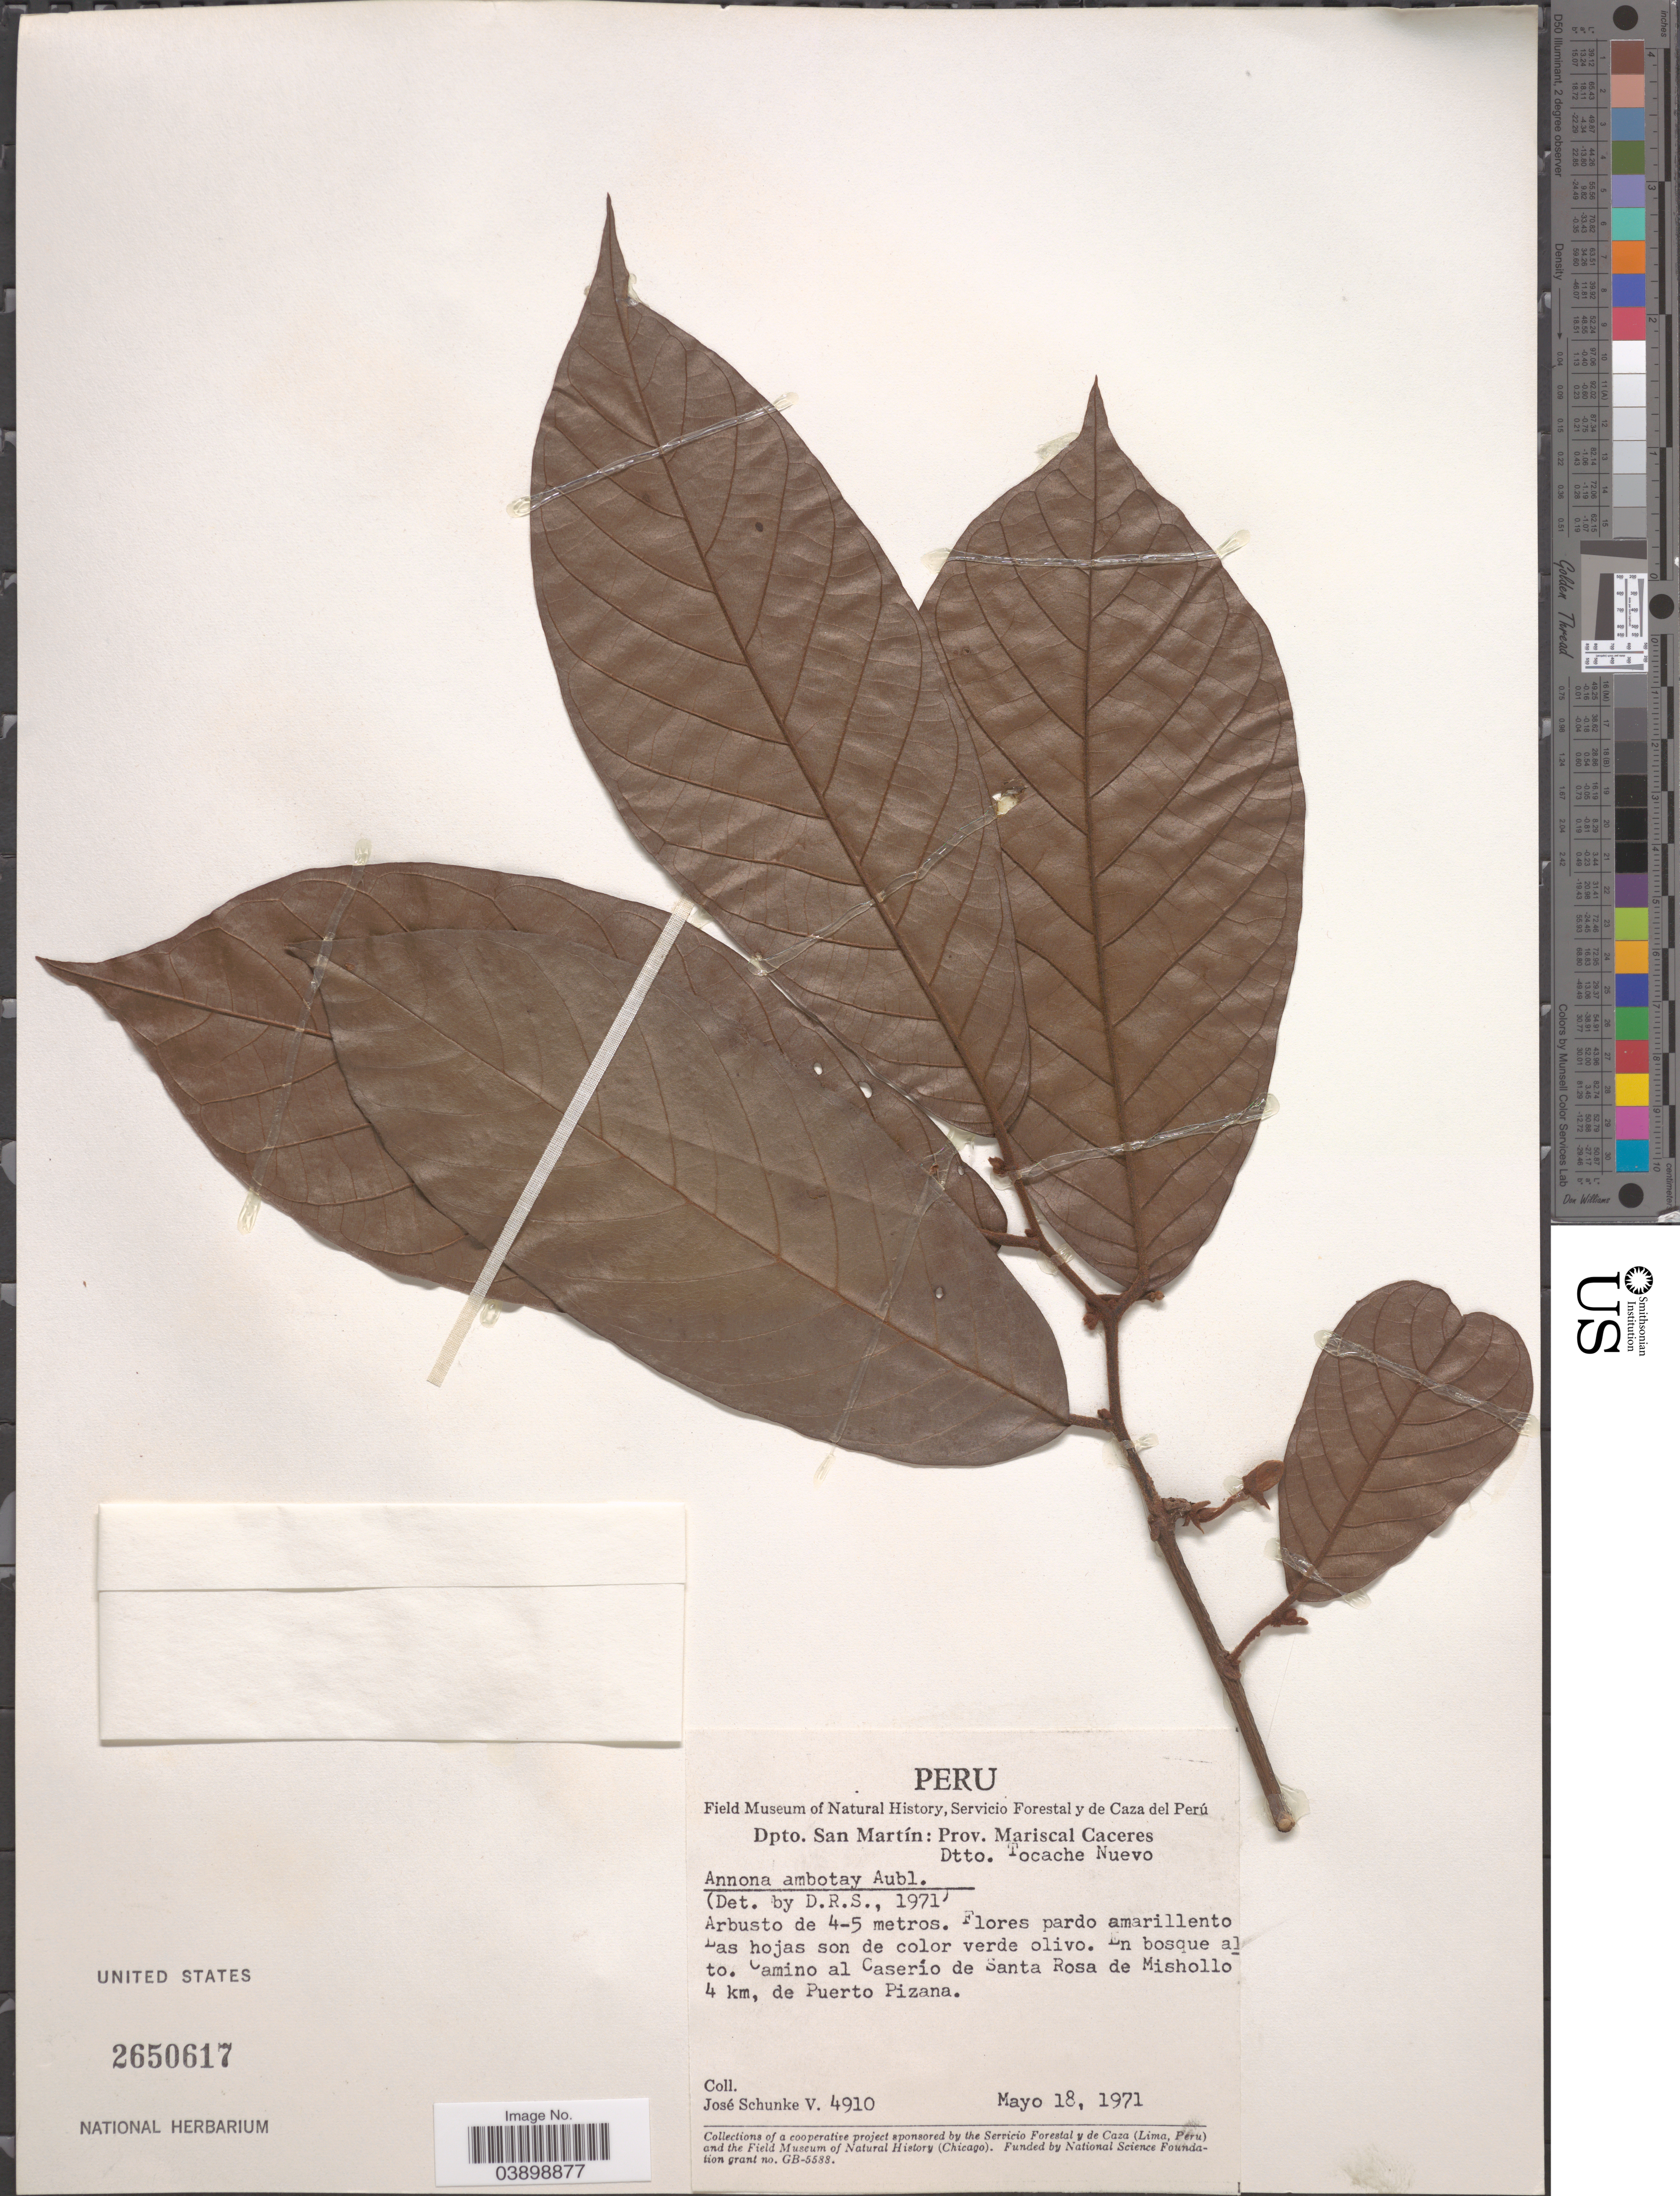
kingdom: Plantae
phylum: Tracheophyta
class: Magnoliopsida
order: Magnoliales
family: Annonaceae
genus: Annona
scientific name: Annona ambotay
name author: Aubl.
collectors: J. Schunke Vigo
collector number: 4910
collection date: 1971-05-18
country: Peru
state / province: San Martín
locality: Dpto. San Martín: Prov. Mariscal Caceres. Dtto. Tocache Nuevo. Camino al Caserio de Santa Rosa de Mishollo 4 km. de Puerto Pizana.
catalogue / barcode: US 2650617